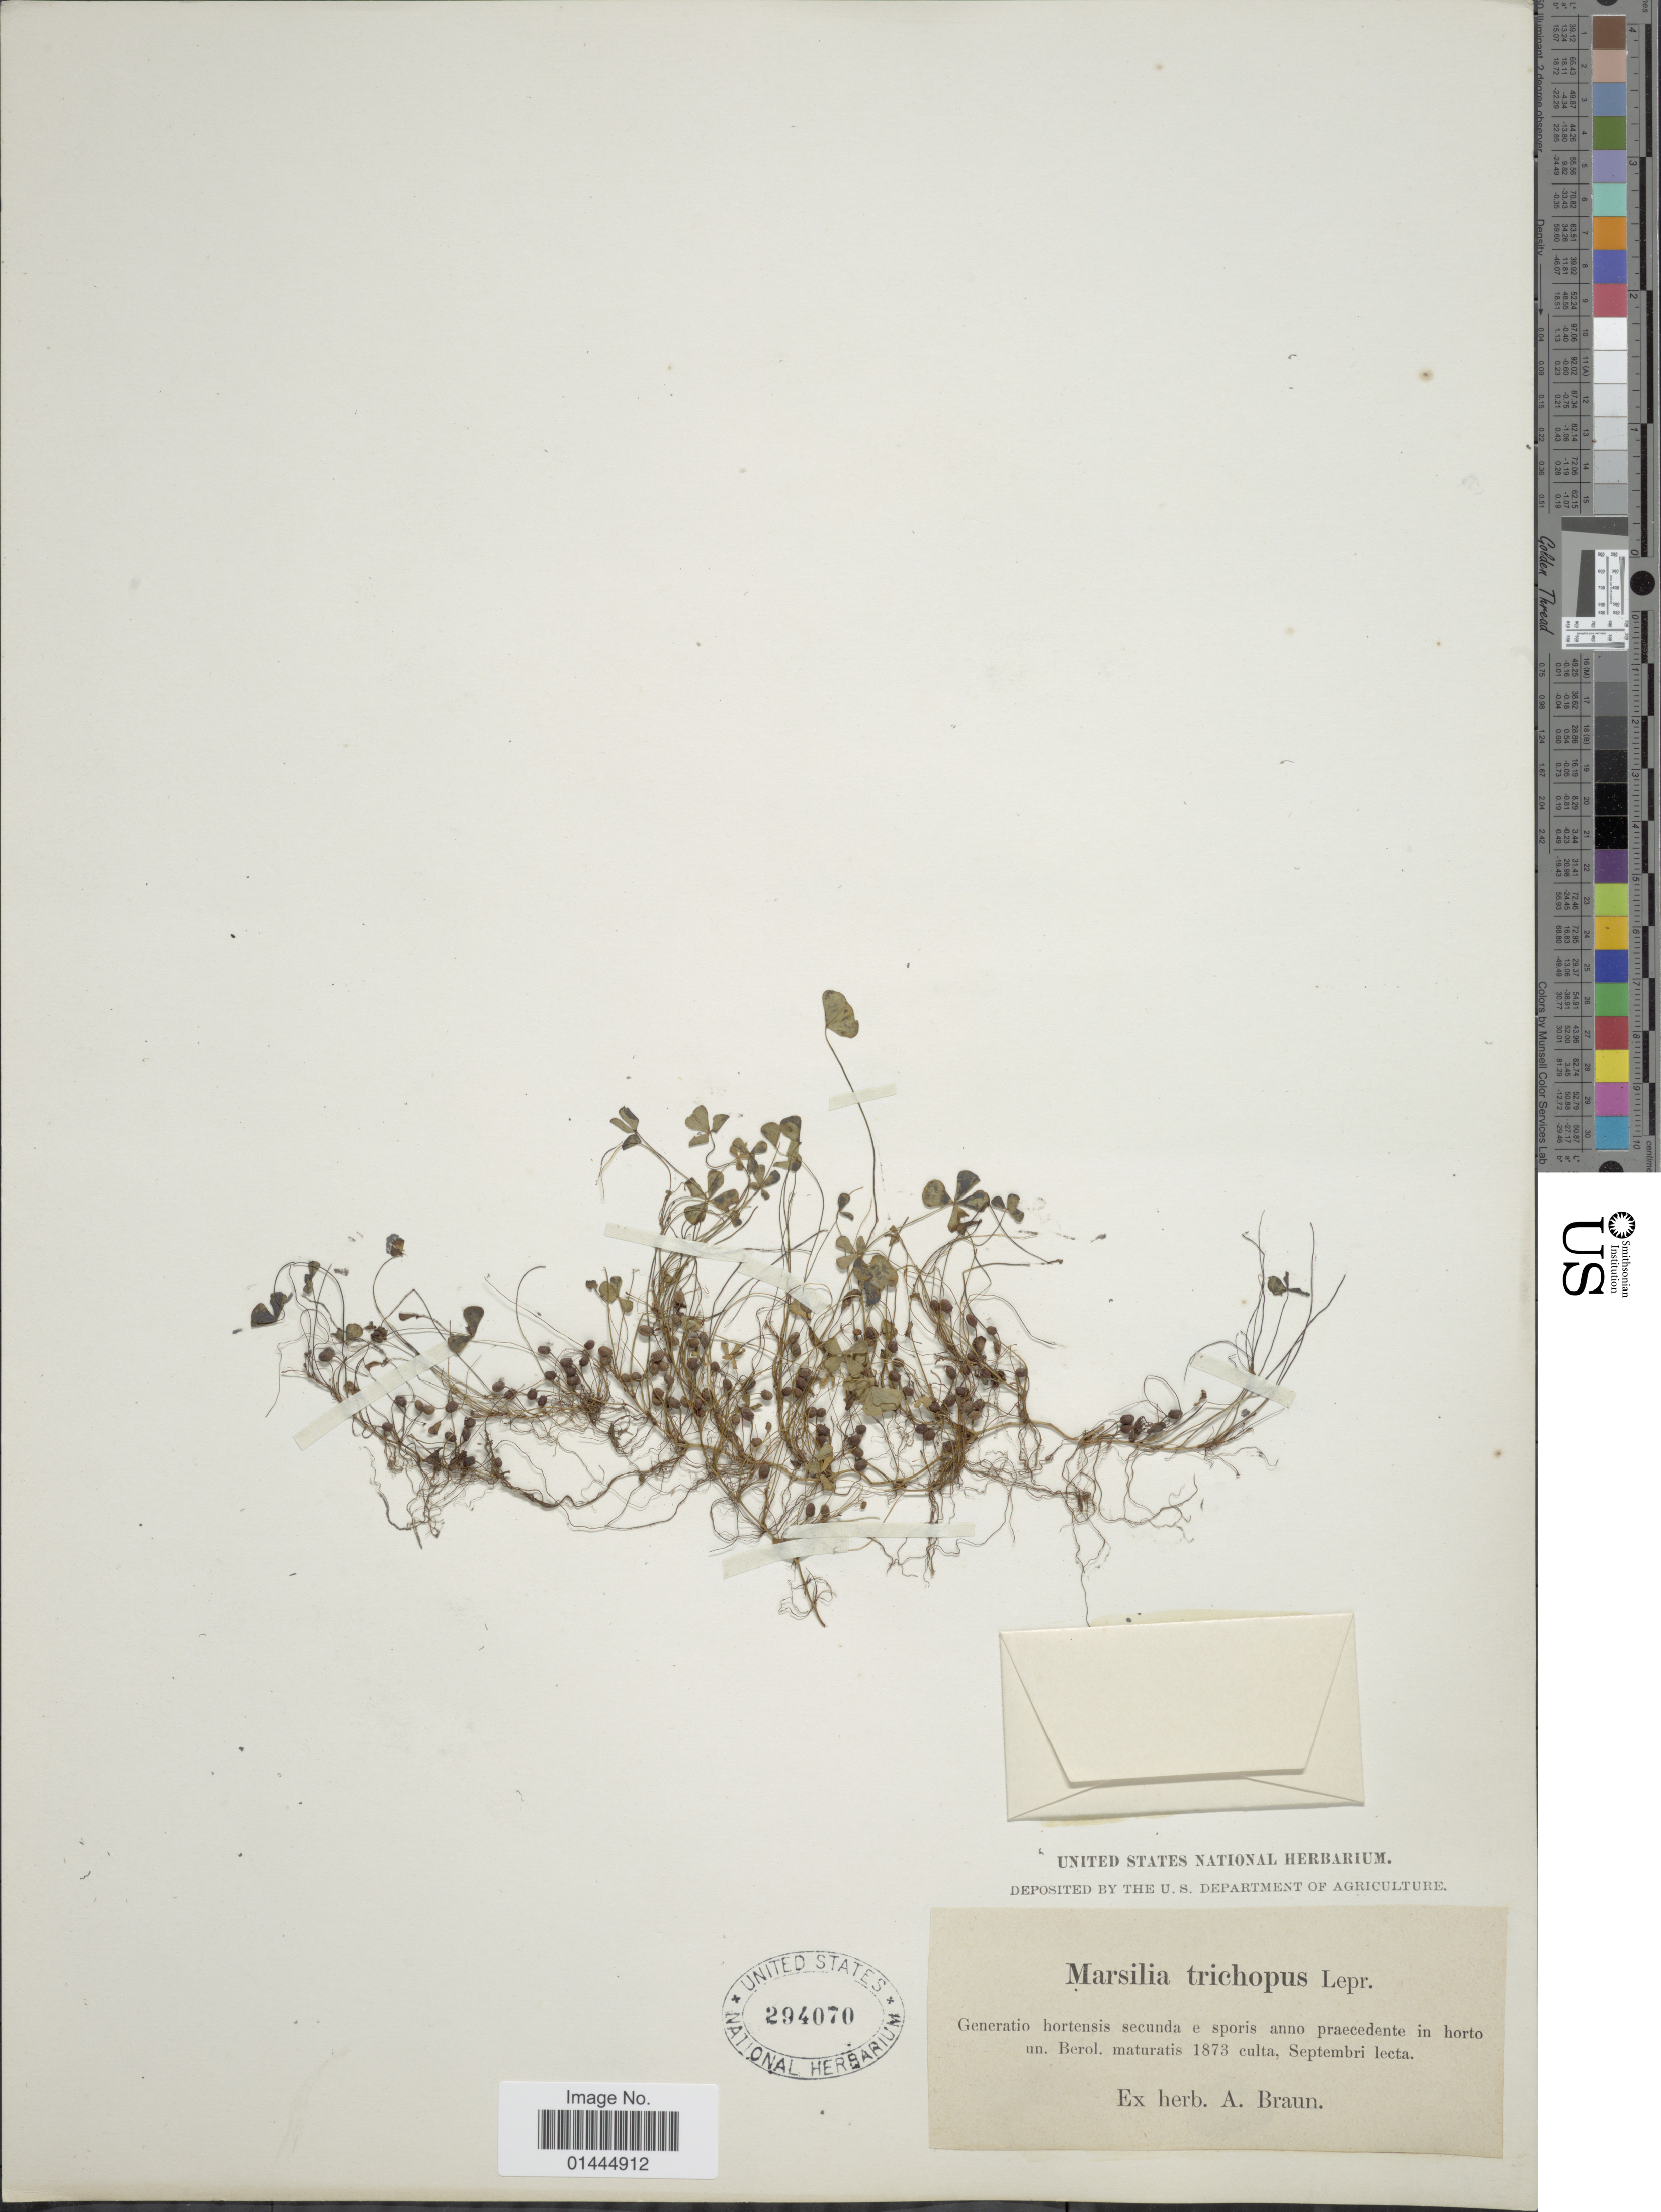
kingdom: Plantae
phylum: Tracheophyta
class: Polypodiopsida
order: Salviniales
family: Marsileaceae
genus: Marsilea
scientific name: Marsilea trichopoda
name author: Lepr. ex A. Braun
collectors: ex herb. A. Braun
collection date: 1873-09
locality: Generatio hortensis secunda e sporis anno praecedente in horto un. Berol. maturatis culta.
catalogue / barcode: US 294070